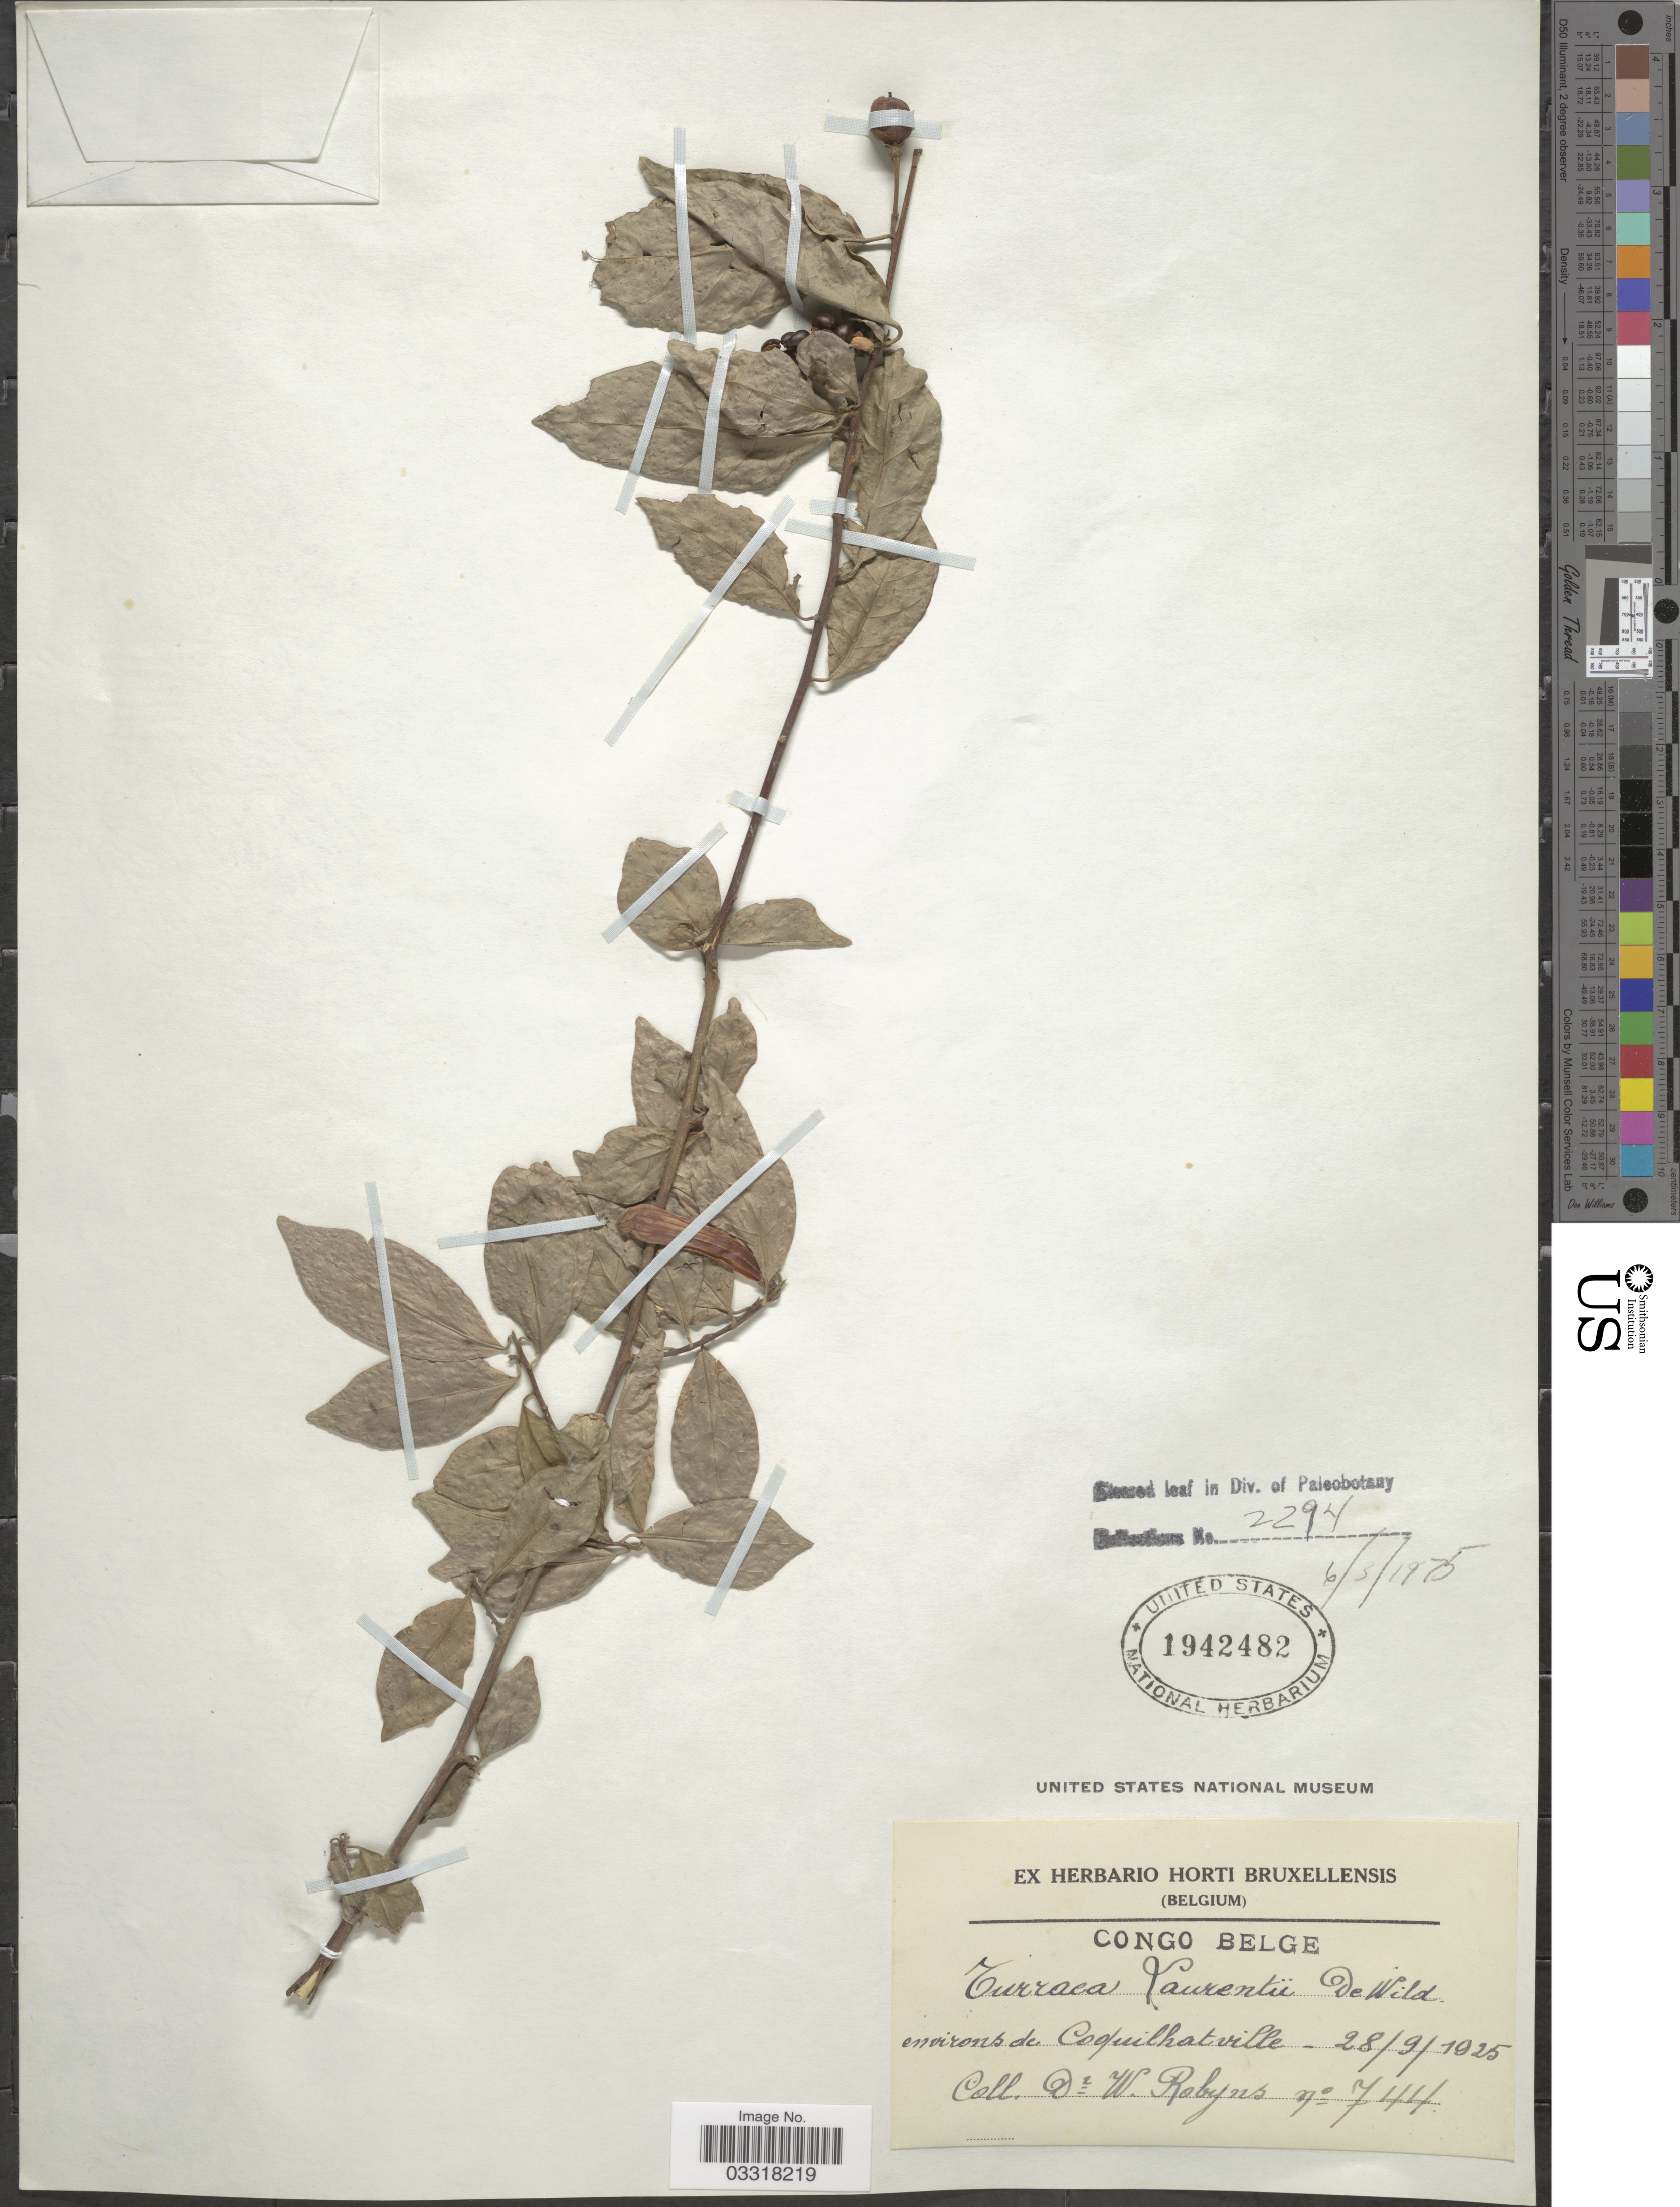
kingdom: Plantae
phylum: Tracheophyta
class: Magnoliopsida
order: Sapindales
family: Meliaceae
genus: Turraea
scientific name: Turraea floribunda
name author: Hochst.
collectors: W. Robyns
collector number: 744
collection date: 1925-09-28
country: Congo, Democratic Republic of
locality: Congo Belge. Environs de Coquilhatville.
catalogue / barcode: US 1942482